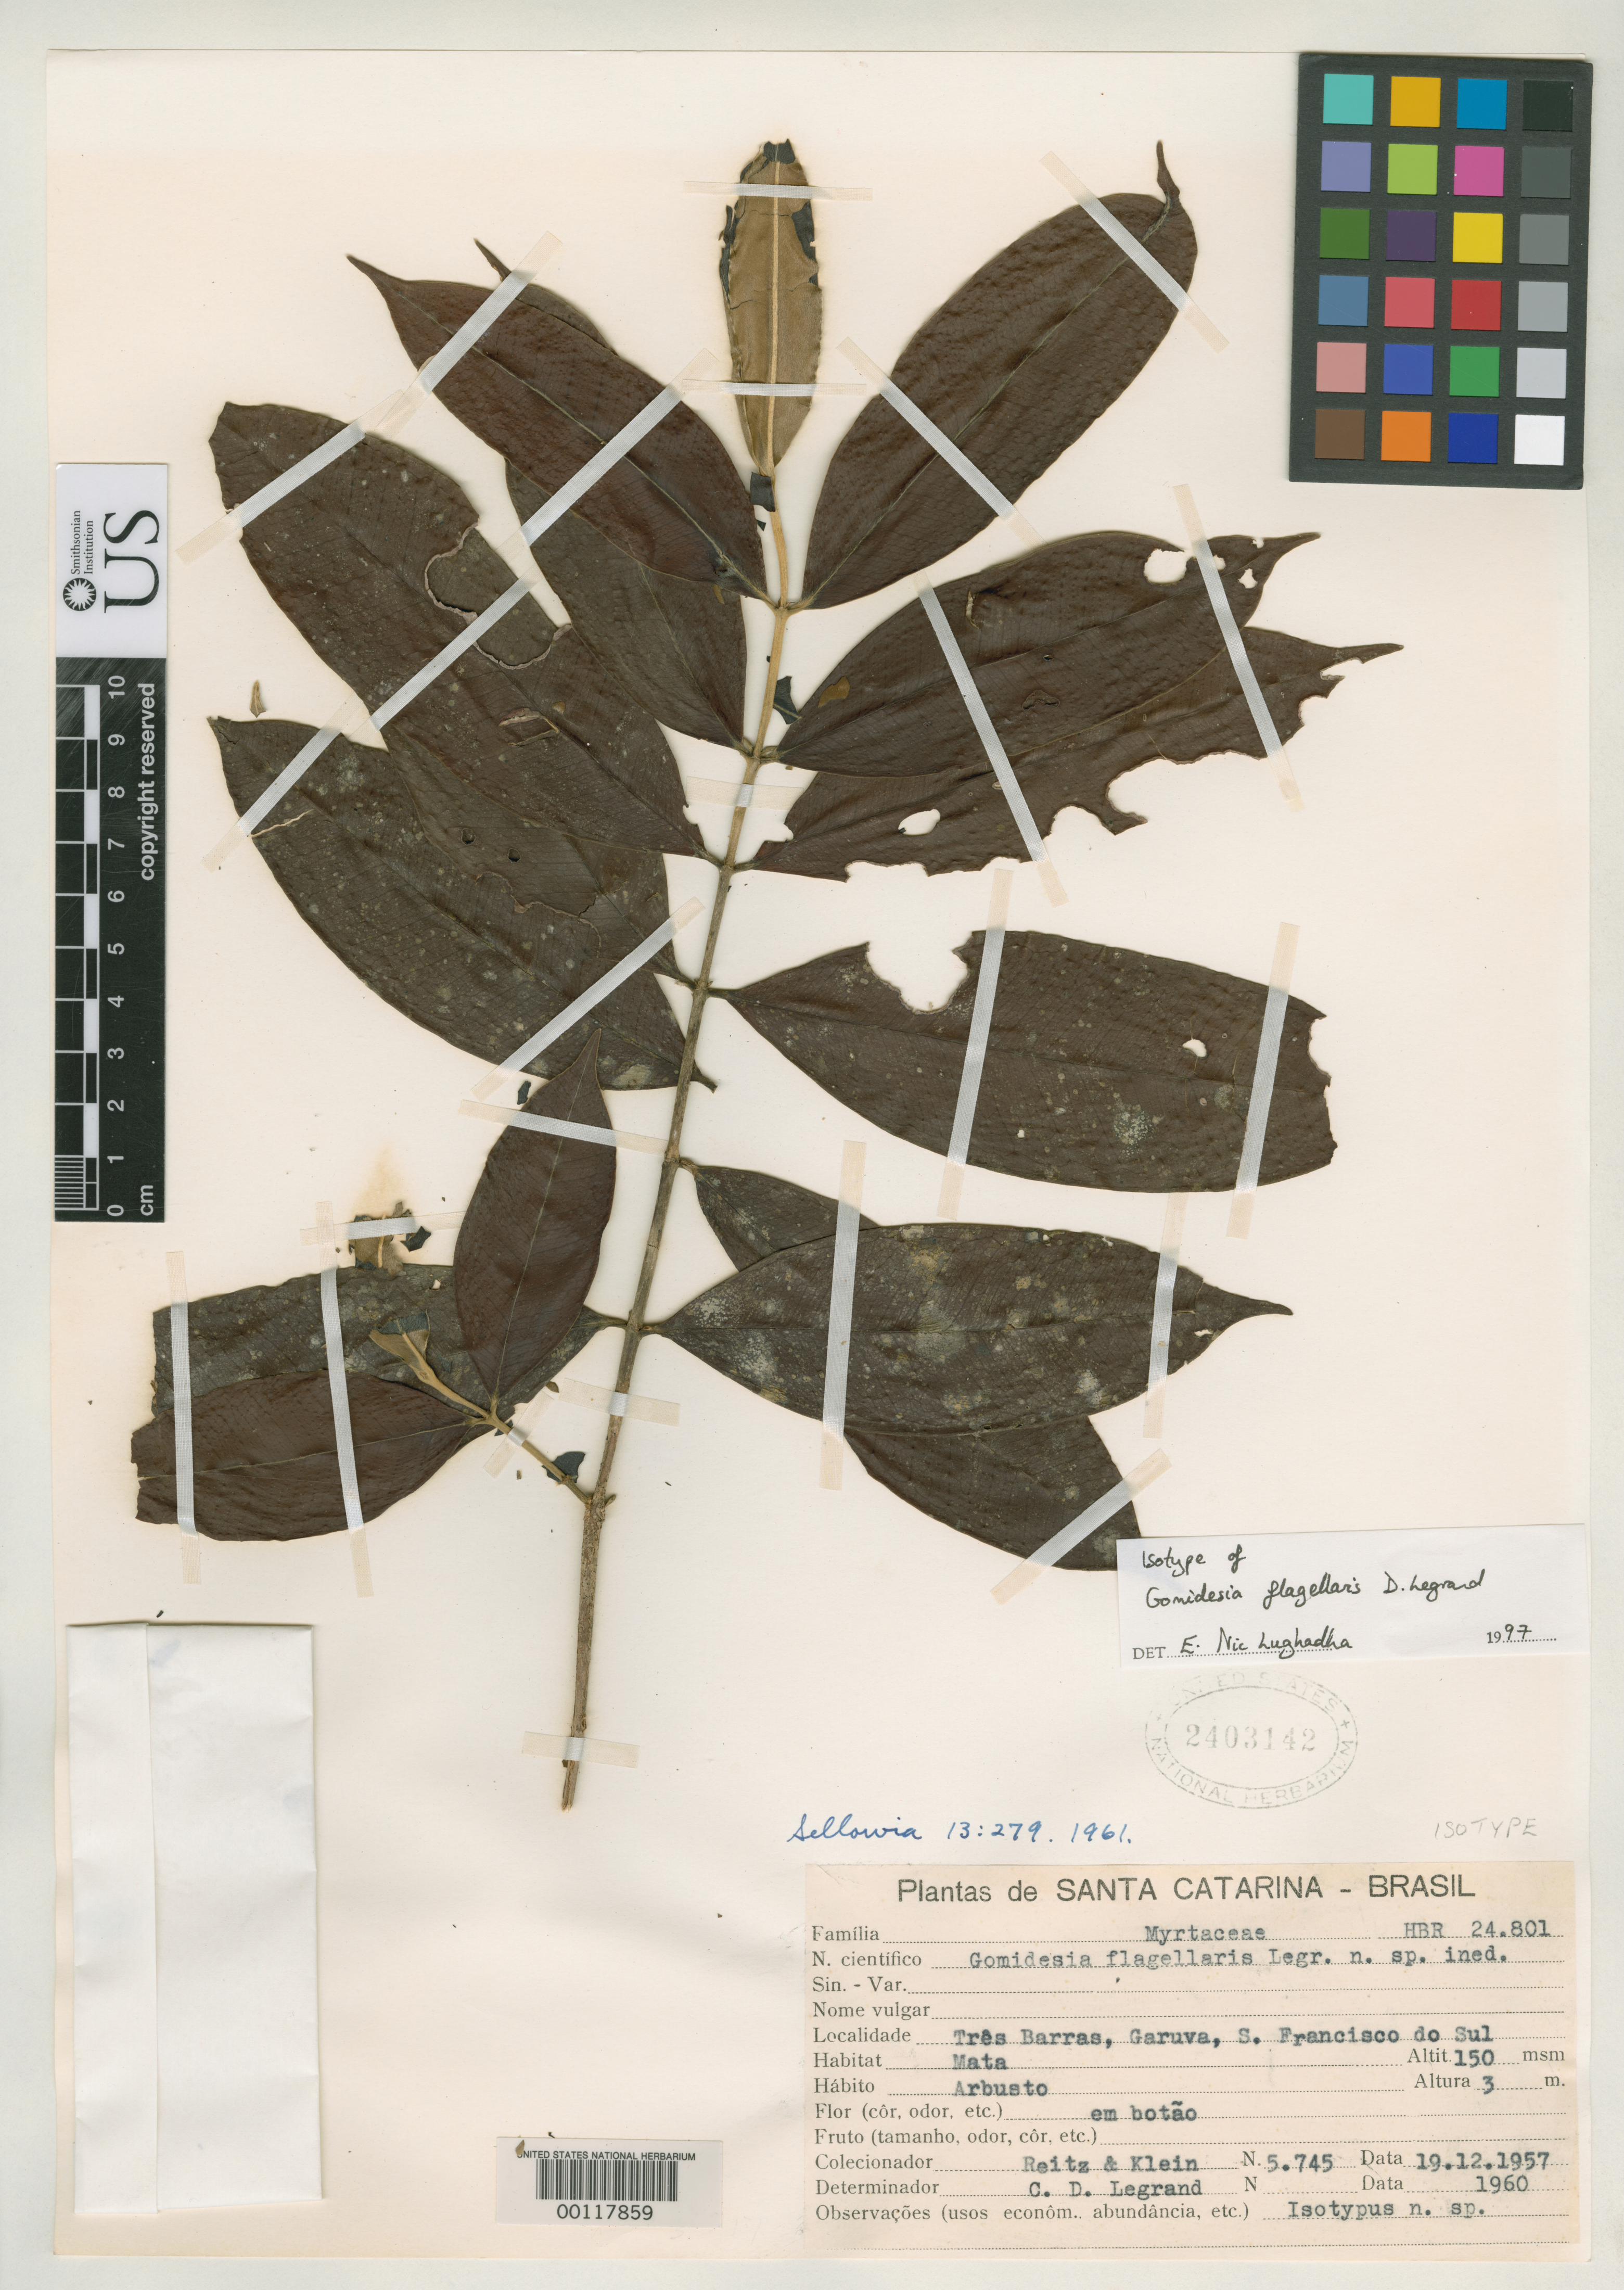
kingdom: Plantae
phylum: Tracheophyta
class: Magnoliopsida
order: Myrtales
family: Myrtaceae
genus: Gomidesia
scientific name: Gomidesia flagellaris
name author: D. Legrand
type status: Isotype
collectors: R. Reitz & R. M. Klein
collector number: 5.745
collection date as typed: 19 Dec 1957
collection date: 1957-12-19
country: Brazil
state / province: Santa Catarina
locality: Tres Barras, Garuva San Francisco de Sul.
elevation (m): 150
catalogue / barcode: US 2403142